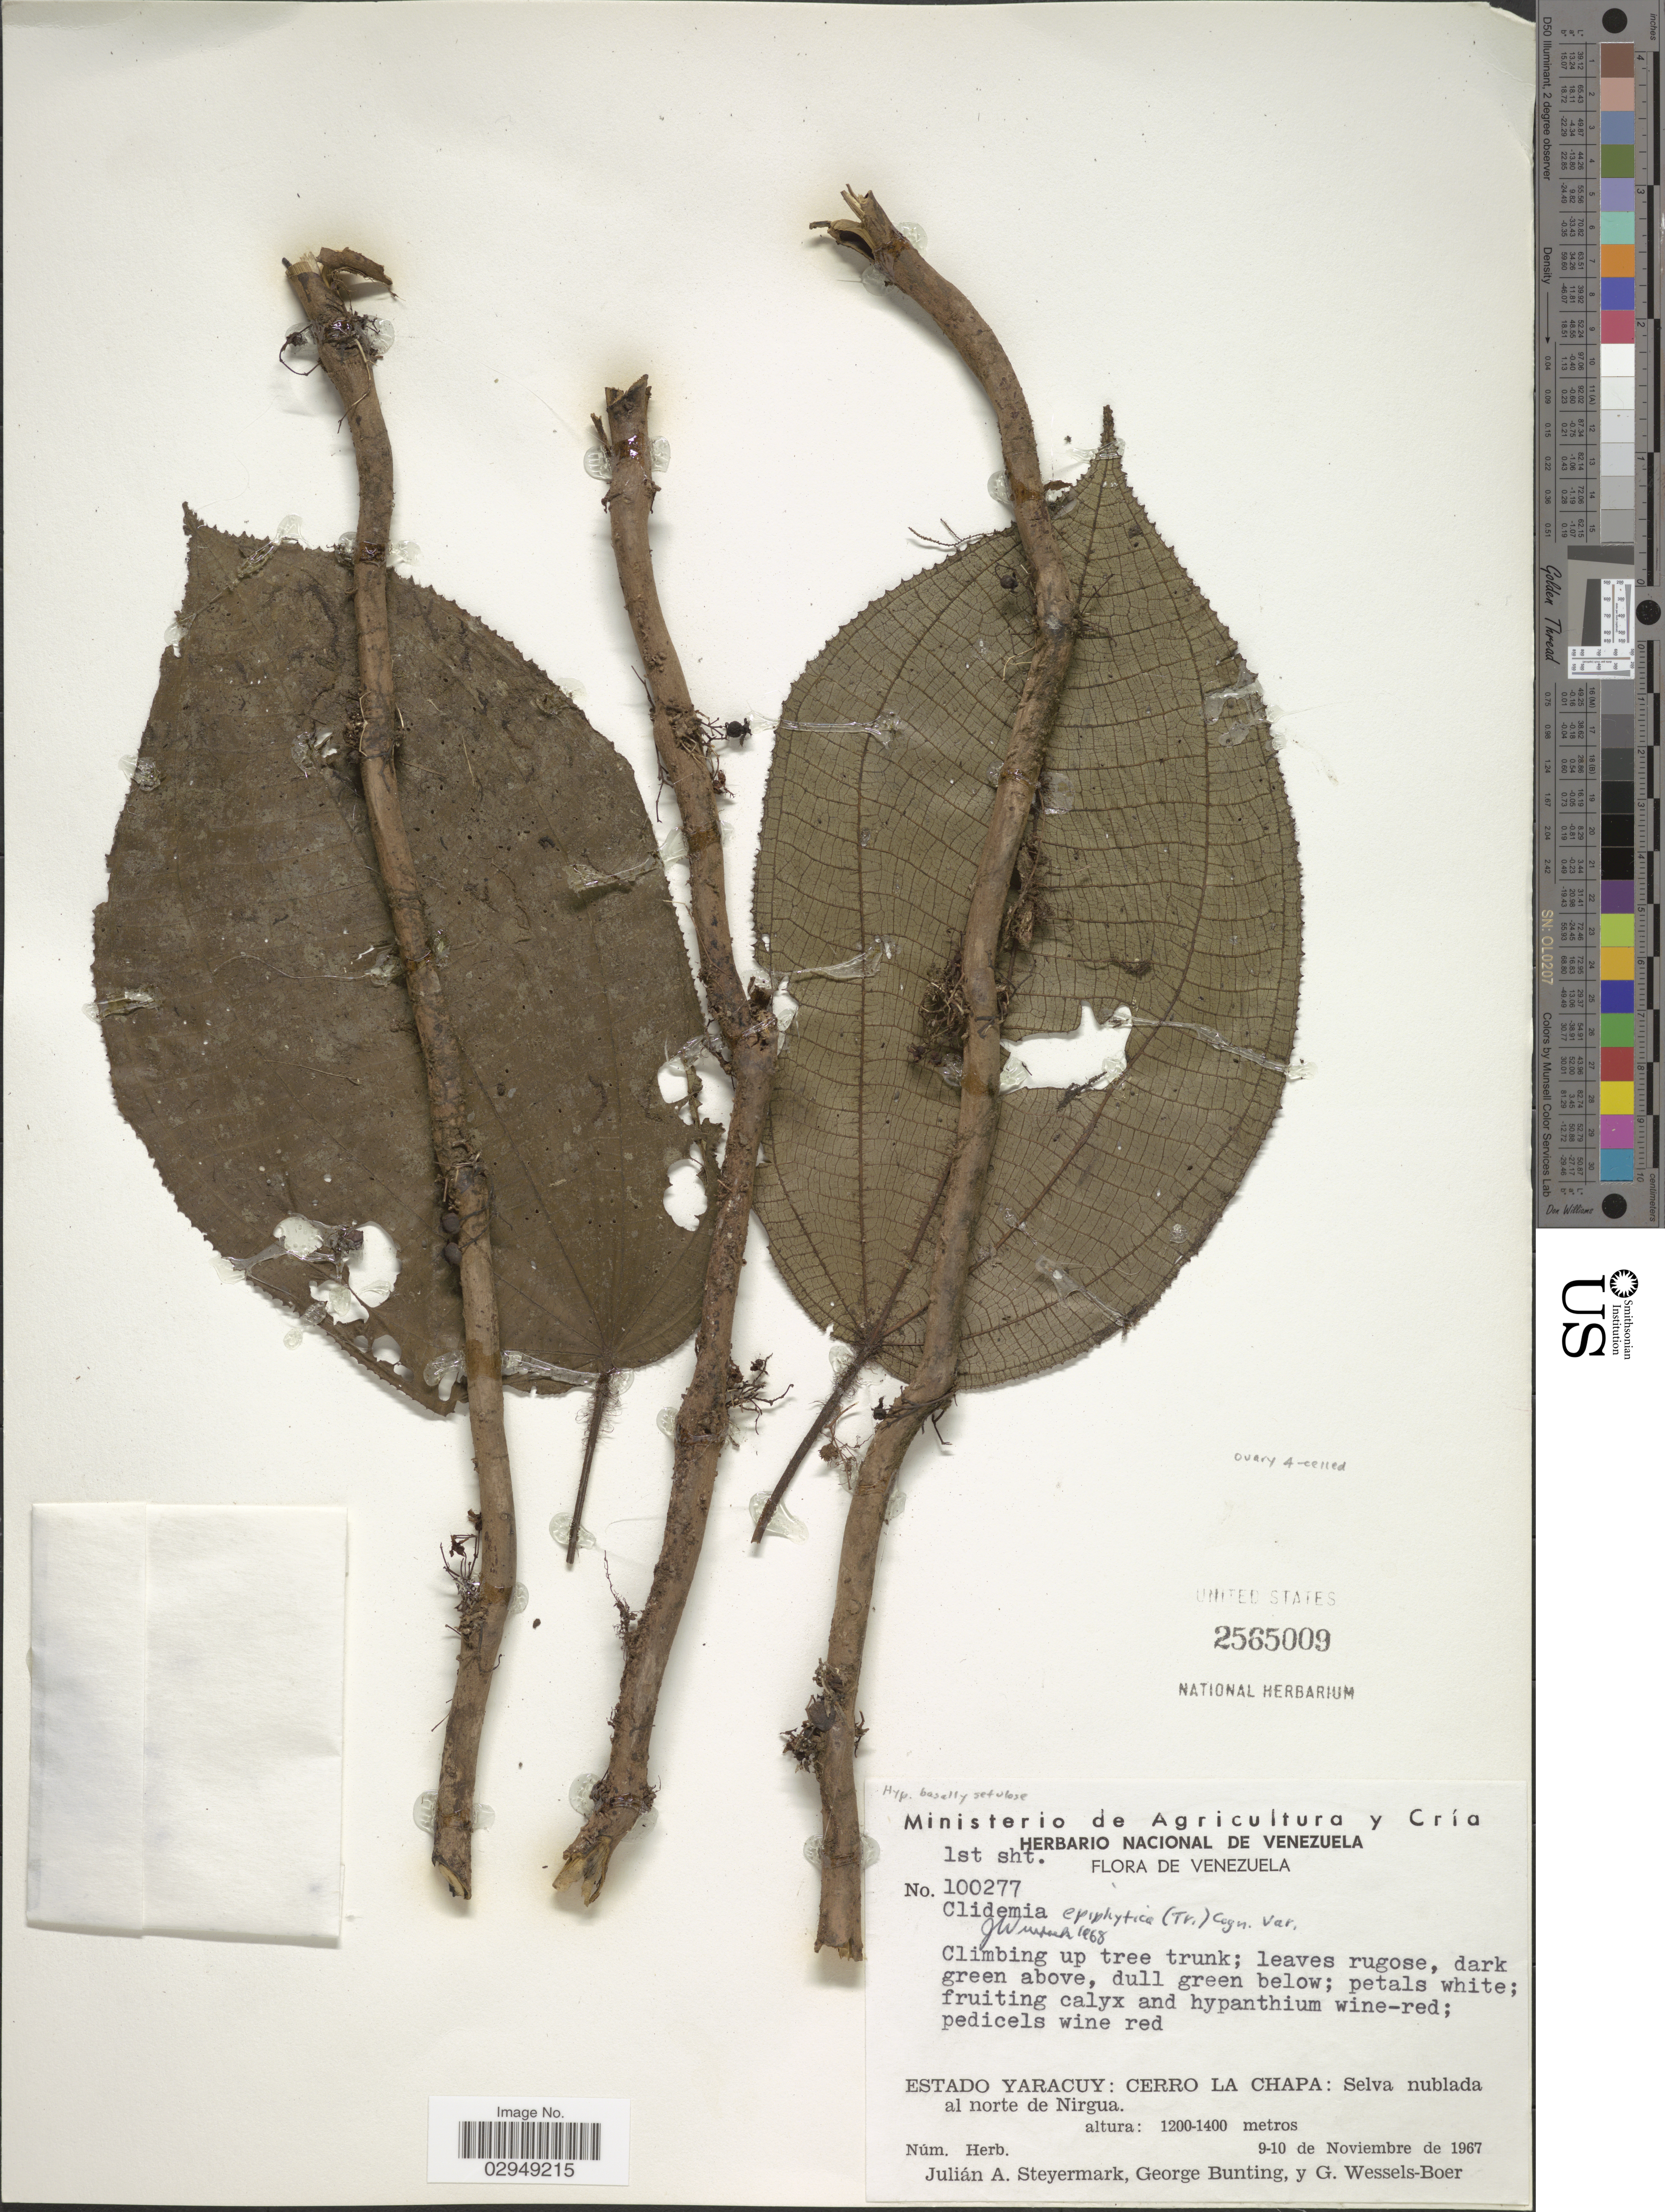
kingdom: Plantae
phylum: Tracheophyta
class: Magnoliopsida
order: Myrtales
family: Melastomataceae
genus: Clidemia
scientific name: Clidemia epiphytica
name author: (Triana) Cogn.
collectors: J. Steyermark, G. S. Bunting & G. Wessels Boer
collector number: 100277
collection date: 1967-11-09/1967-11-10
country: Venezuela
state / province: Yaracuy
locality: Cerro La Chapa, Selva nublada al norte de Nirgua.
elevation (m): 1200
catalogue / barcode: US 2565009